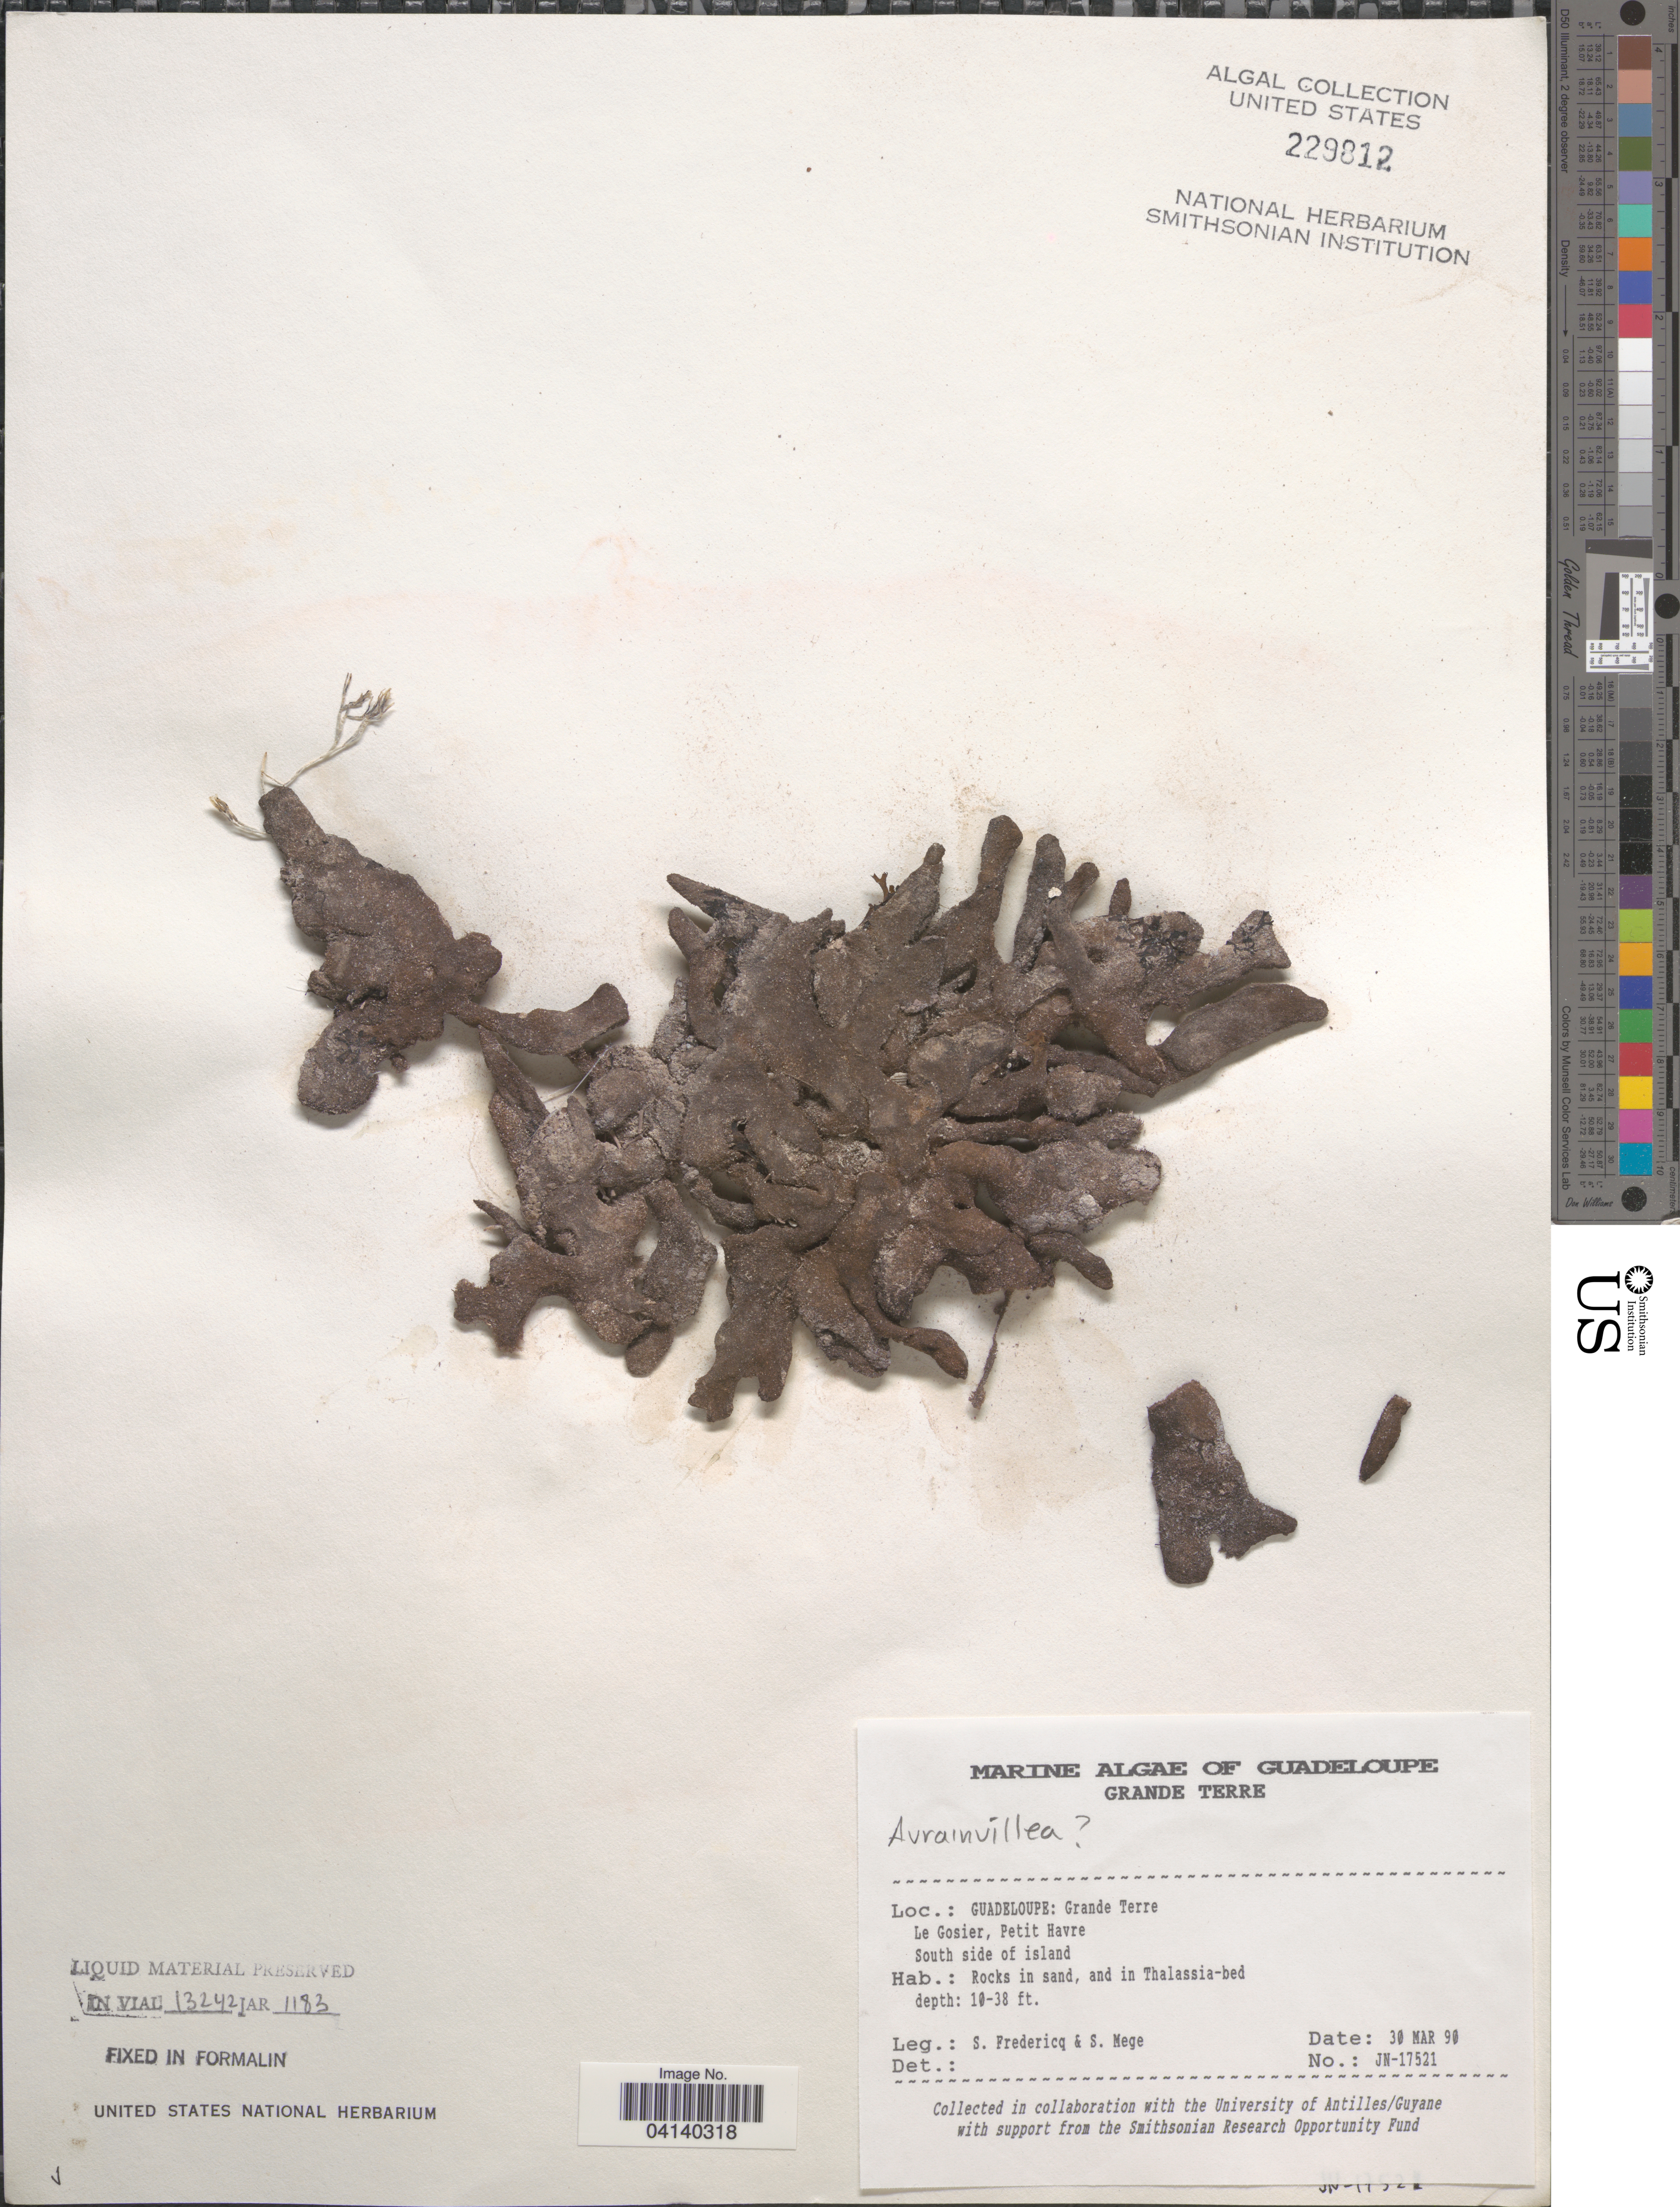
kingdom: Plantae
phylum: Chlorophyta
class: Ulvophyceae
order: Bryopsidales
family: Dichotomosiphonaceae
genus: Avrainvillea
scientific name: Avrainvillea sp.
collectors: S. Fredericq & S. Mege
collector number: JN-17521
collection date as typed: Transcribed d/m/y: 30/3/90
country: Guadeloupe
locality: Grande Terre. Le Gosier, Petit Havre. South side of island.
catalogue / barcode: US 229812